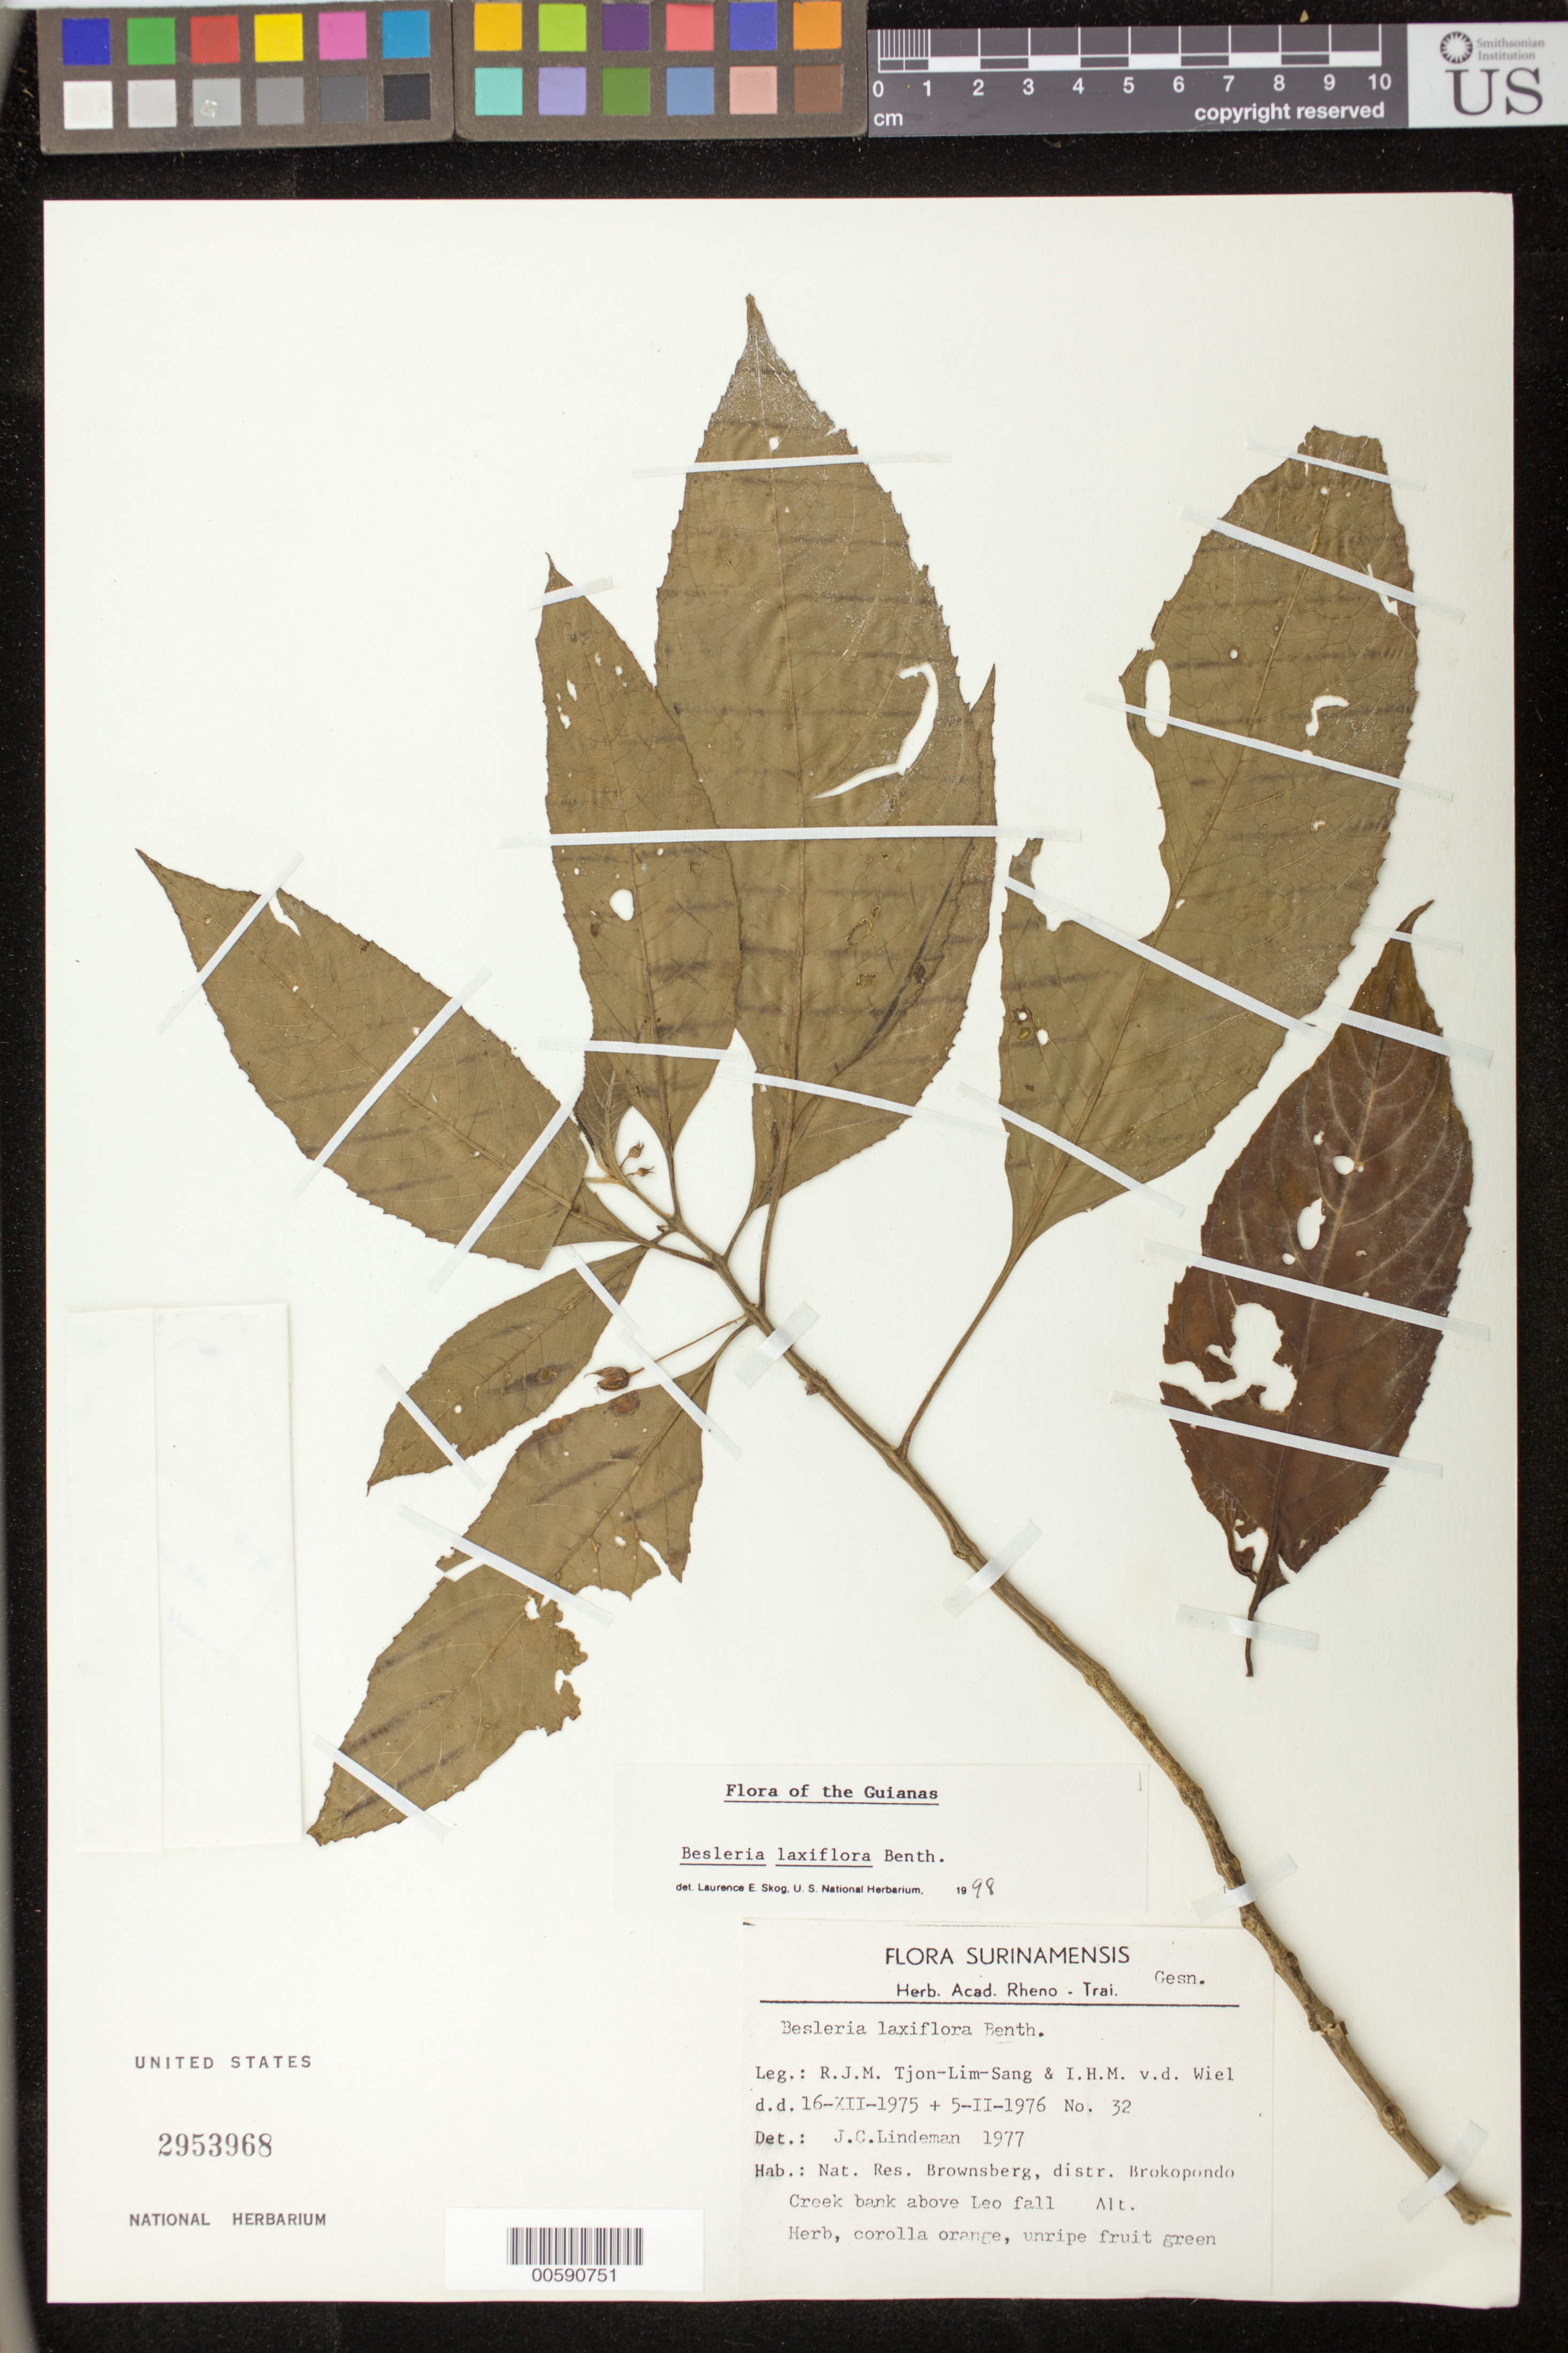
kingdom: Plantae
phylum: Tracheophyta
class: Magnoliopsida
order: Lamiales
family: Gesneriaceae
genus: Besleria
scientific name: Besleria laxiflora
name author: Benth.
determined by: Skog, Laurence E.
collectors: R. Tjon-Lim-Sang & I. Wiel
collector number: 32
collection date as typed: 1975-76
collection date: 1975/1976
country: Suriname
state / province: Brokopondo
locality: Nat. Res. Brownsberg, creek bank above Leo fall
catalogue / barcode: US 2953968